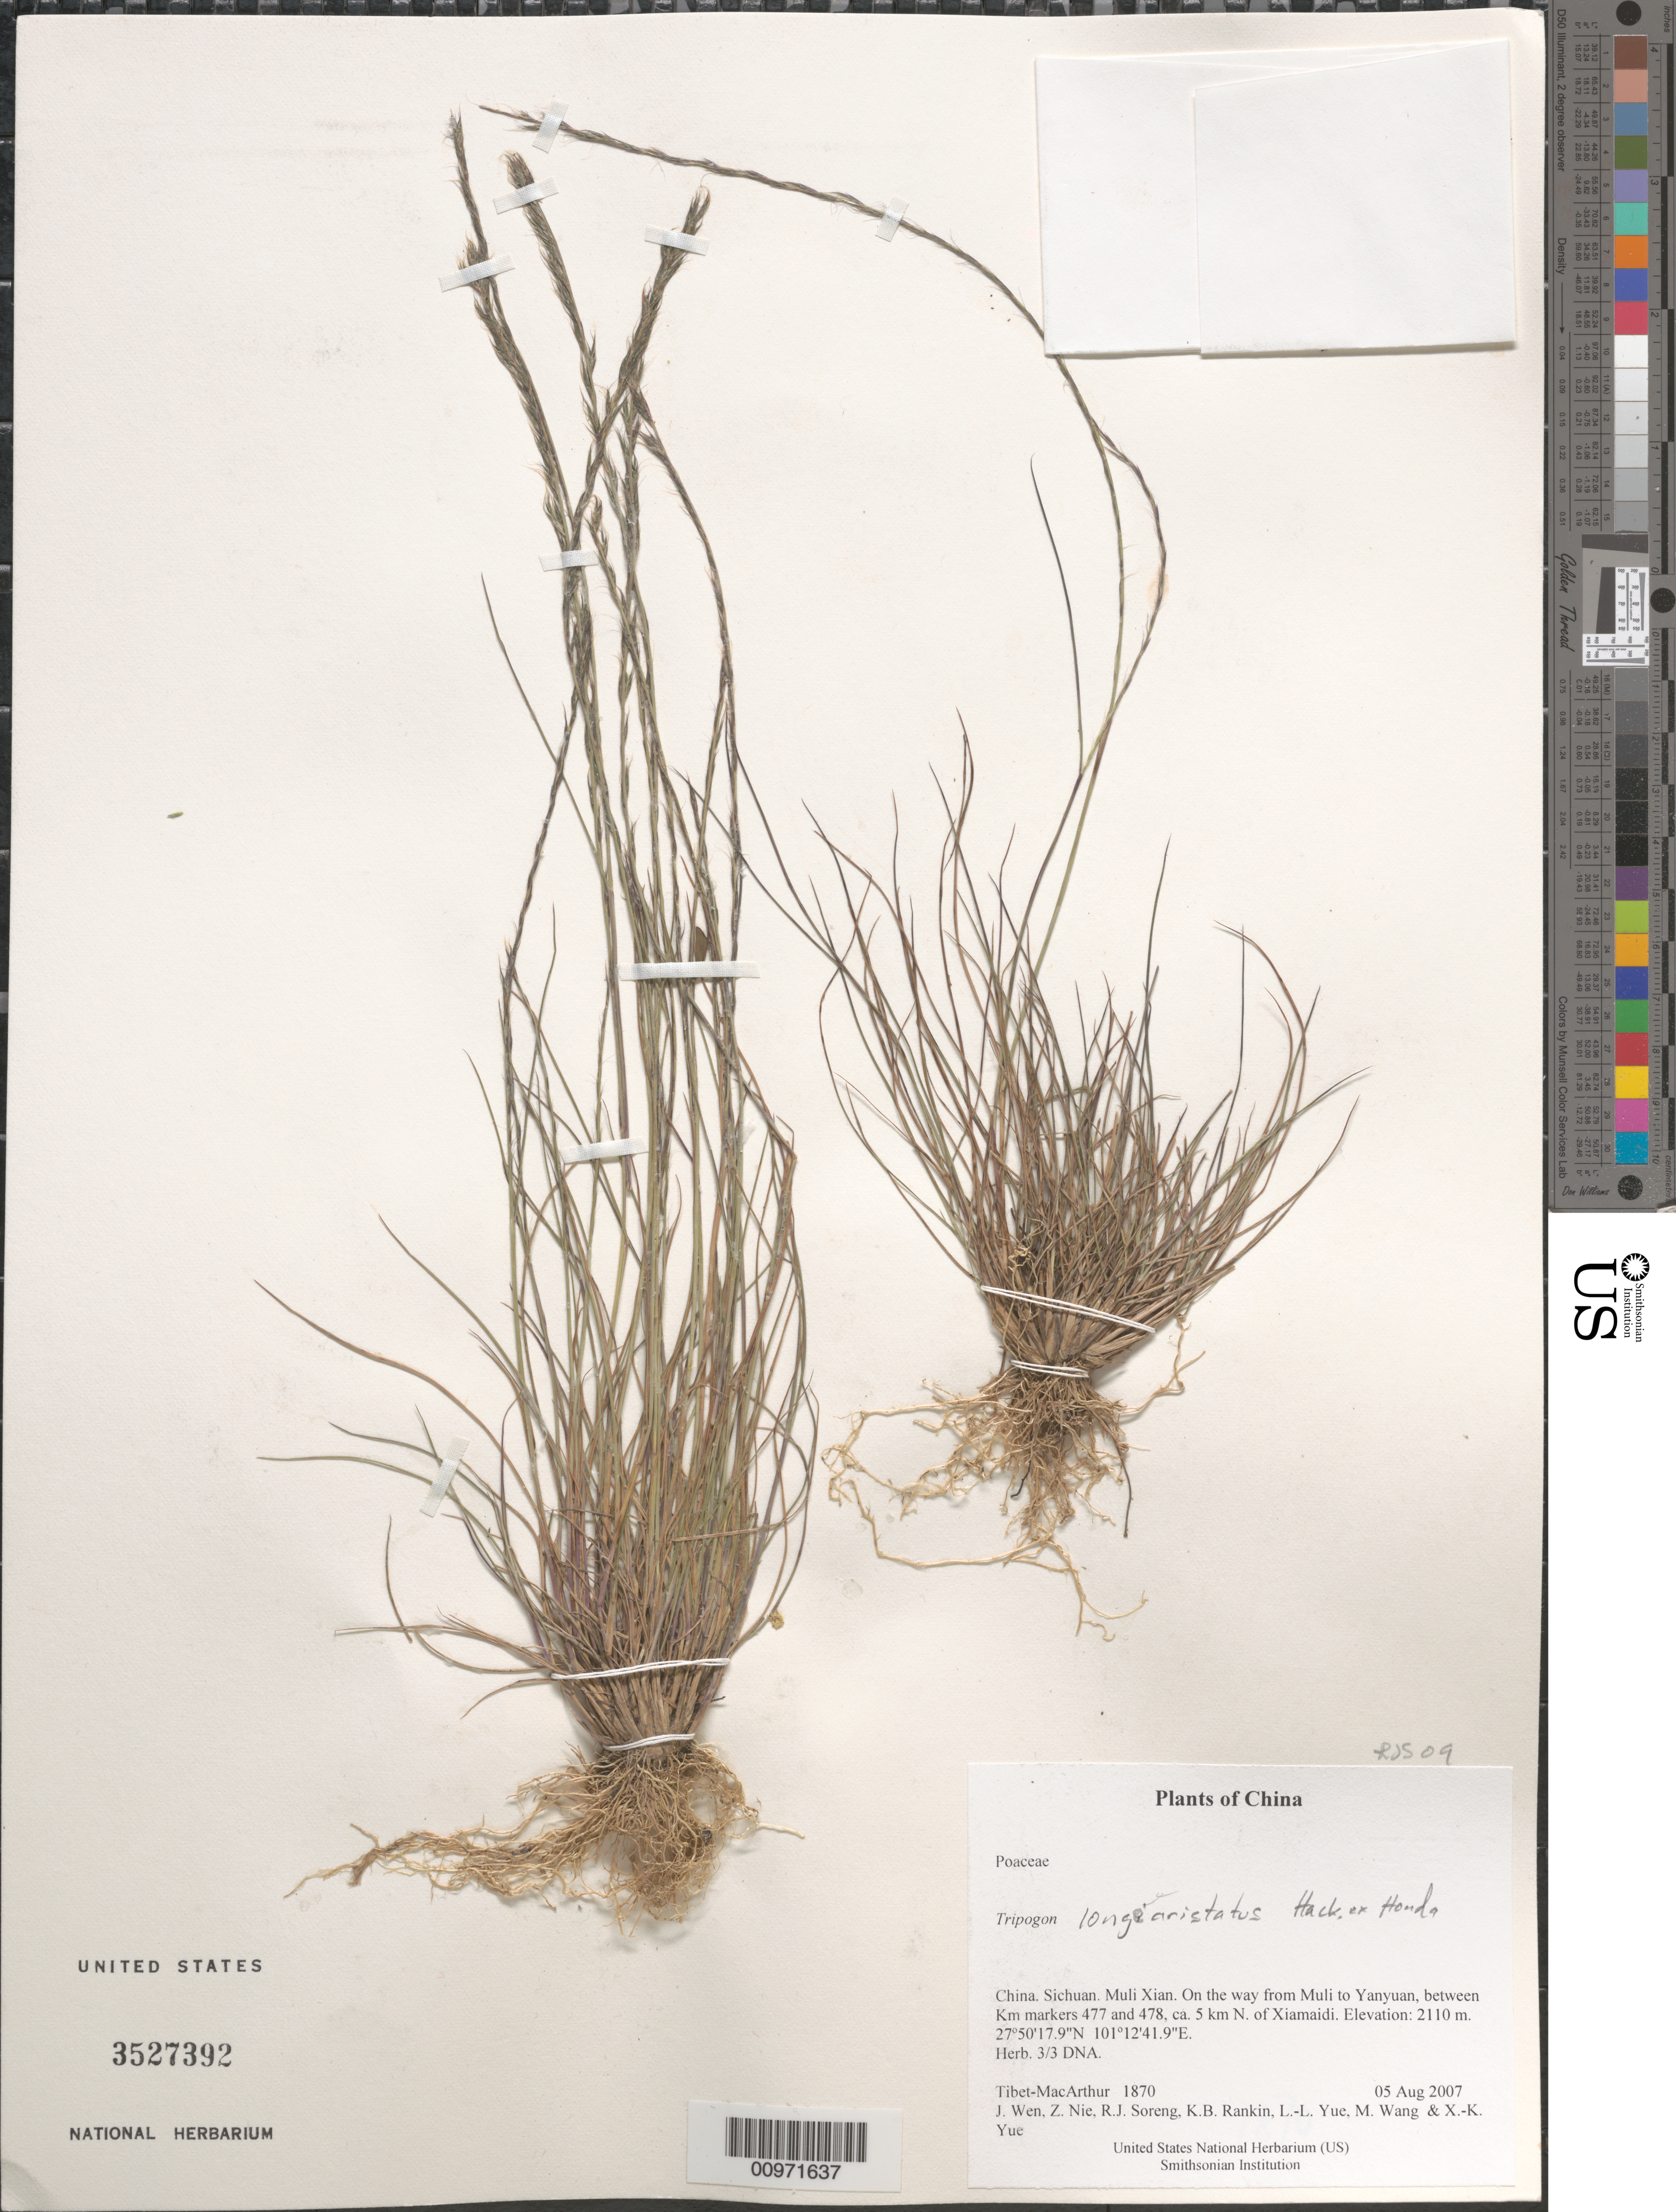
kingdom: Plantae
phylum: Tracheophyta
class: Liliopsida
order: Poales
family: Poaceae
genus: Tripogon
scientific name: Tripogon longiaristatus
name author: Hack. ex Honda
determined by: Soreng, Robert J., Research Associate (BOT), Smithsonian Institution - National Museum of Natural History (UNITED STATES)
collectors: Tibet-MacArthur, J. Wen, Z. Nie, R. J. Soreng, K. Rankin, L. Yue, M. Wang & X. Yue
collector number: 1870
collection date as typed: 05 Aug 2007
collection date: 2007-08-05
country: China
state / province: Sichuan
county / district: Muli Xian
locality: On the way from Muli to Yanyuan, between Km markers 477 and 478, ca. 5 km N. of Xiamaidi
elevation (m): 2110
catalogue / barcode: US 3527392